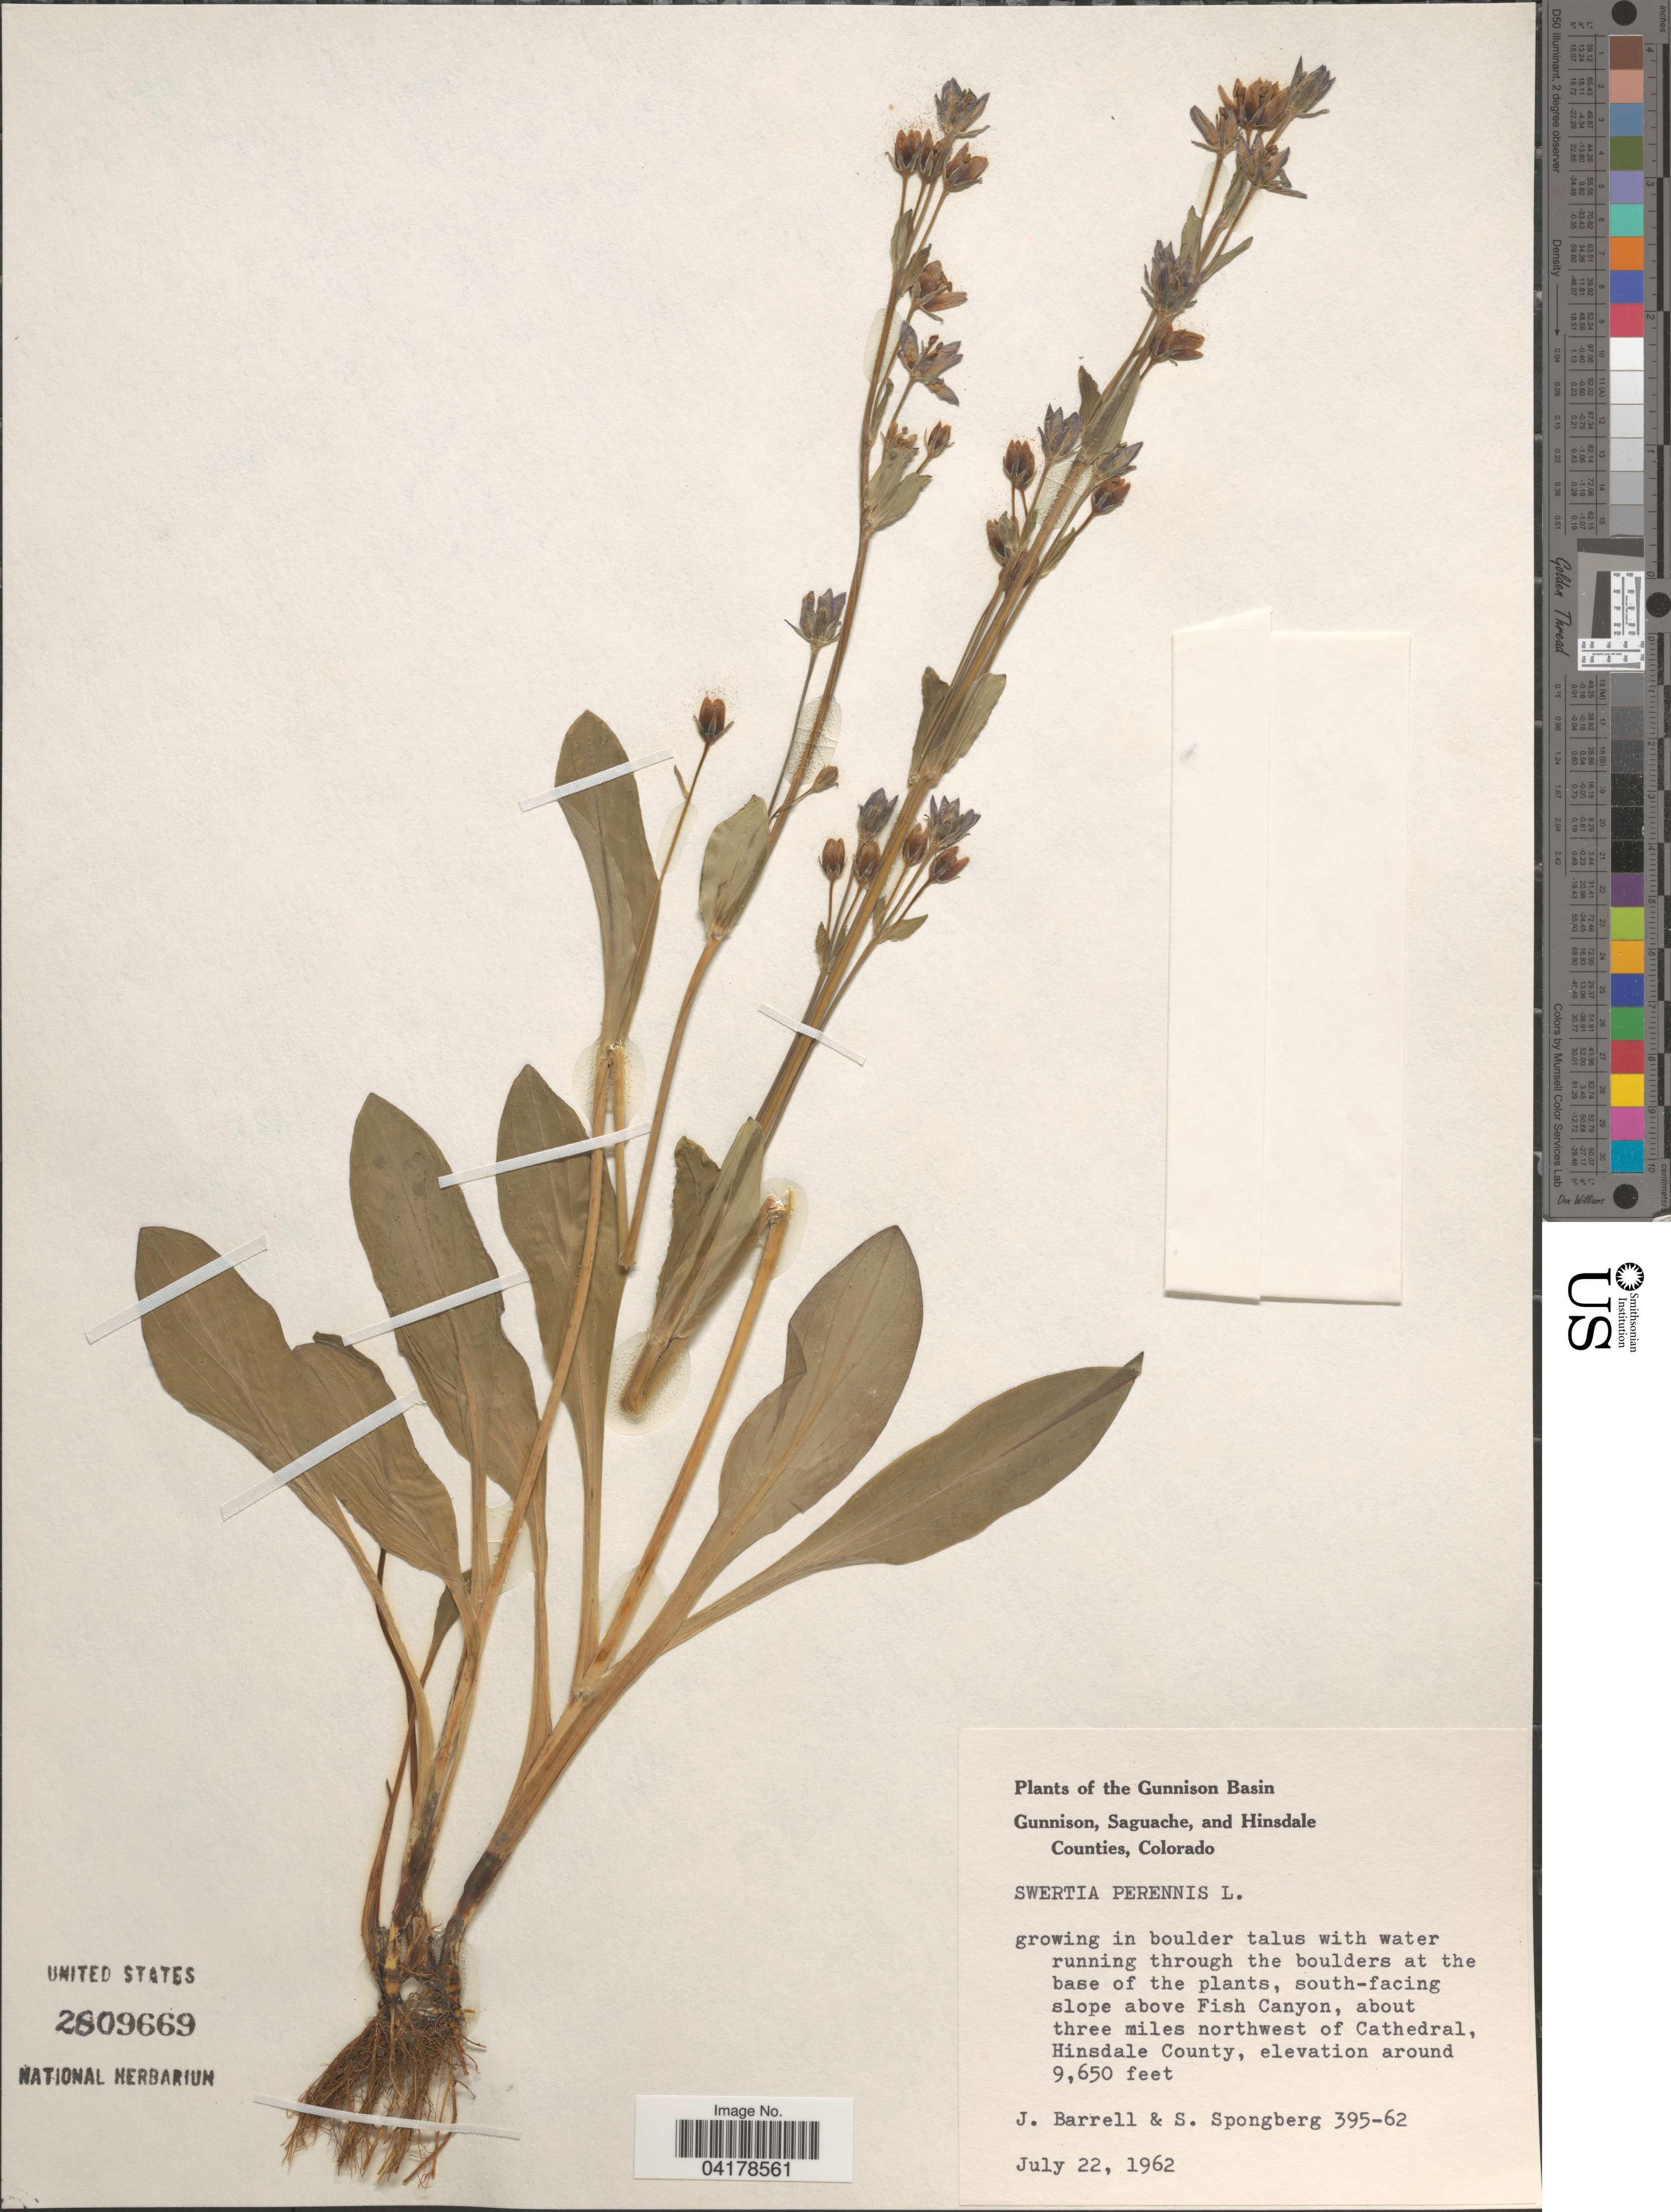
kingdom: Plantae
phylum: Tracheophyta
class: Magnoliopsida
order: Gentianales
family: Gentianaceae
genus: Swertia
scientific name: Swertia perennis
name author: L.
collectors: J. Barrell & S. A.Spongberg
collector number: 395-62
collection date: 1962-07-22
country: United States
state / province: Colorado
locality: The Gunnison Basin. Gunnison County. South-facing slope above Fish Canyon, about three miles northwest of Cathedral, Hinsdale County.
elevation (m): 2941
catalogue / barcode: US 2809669